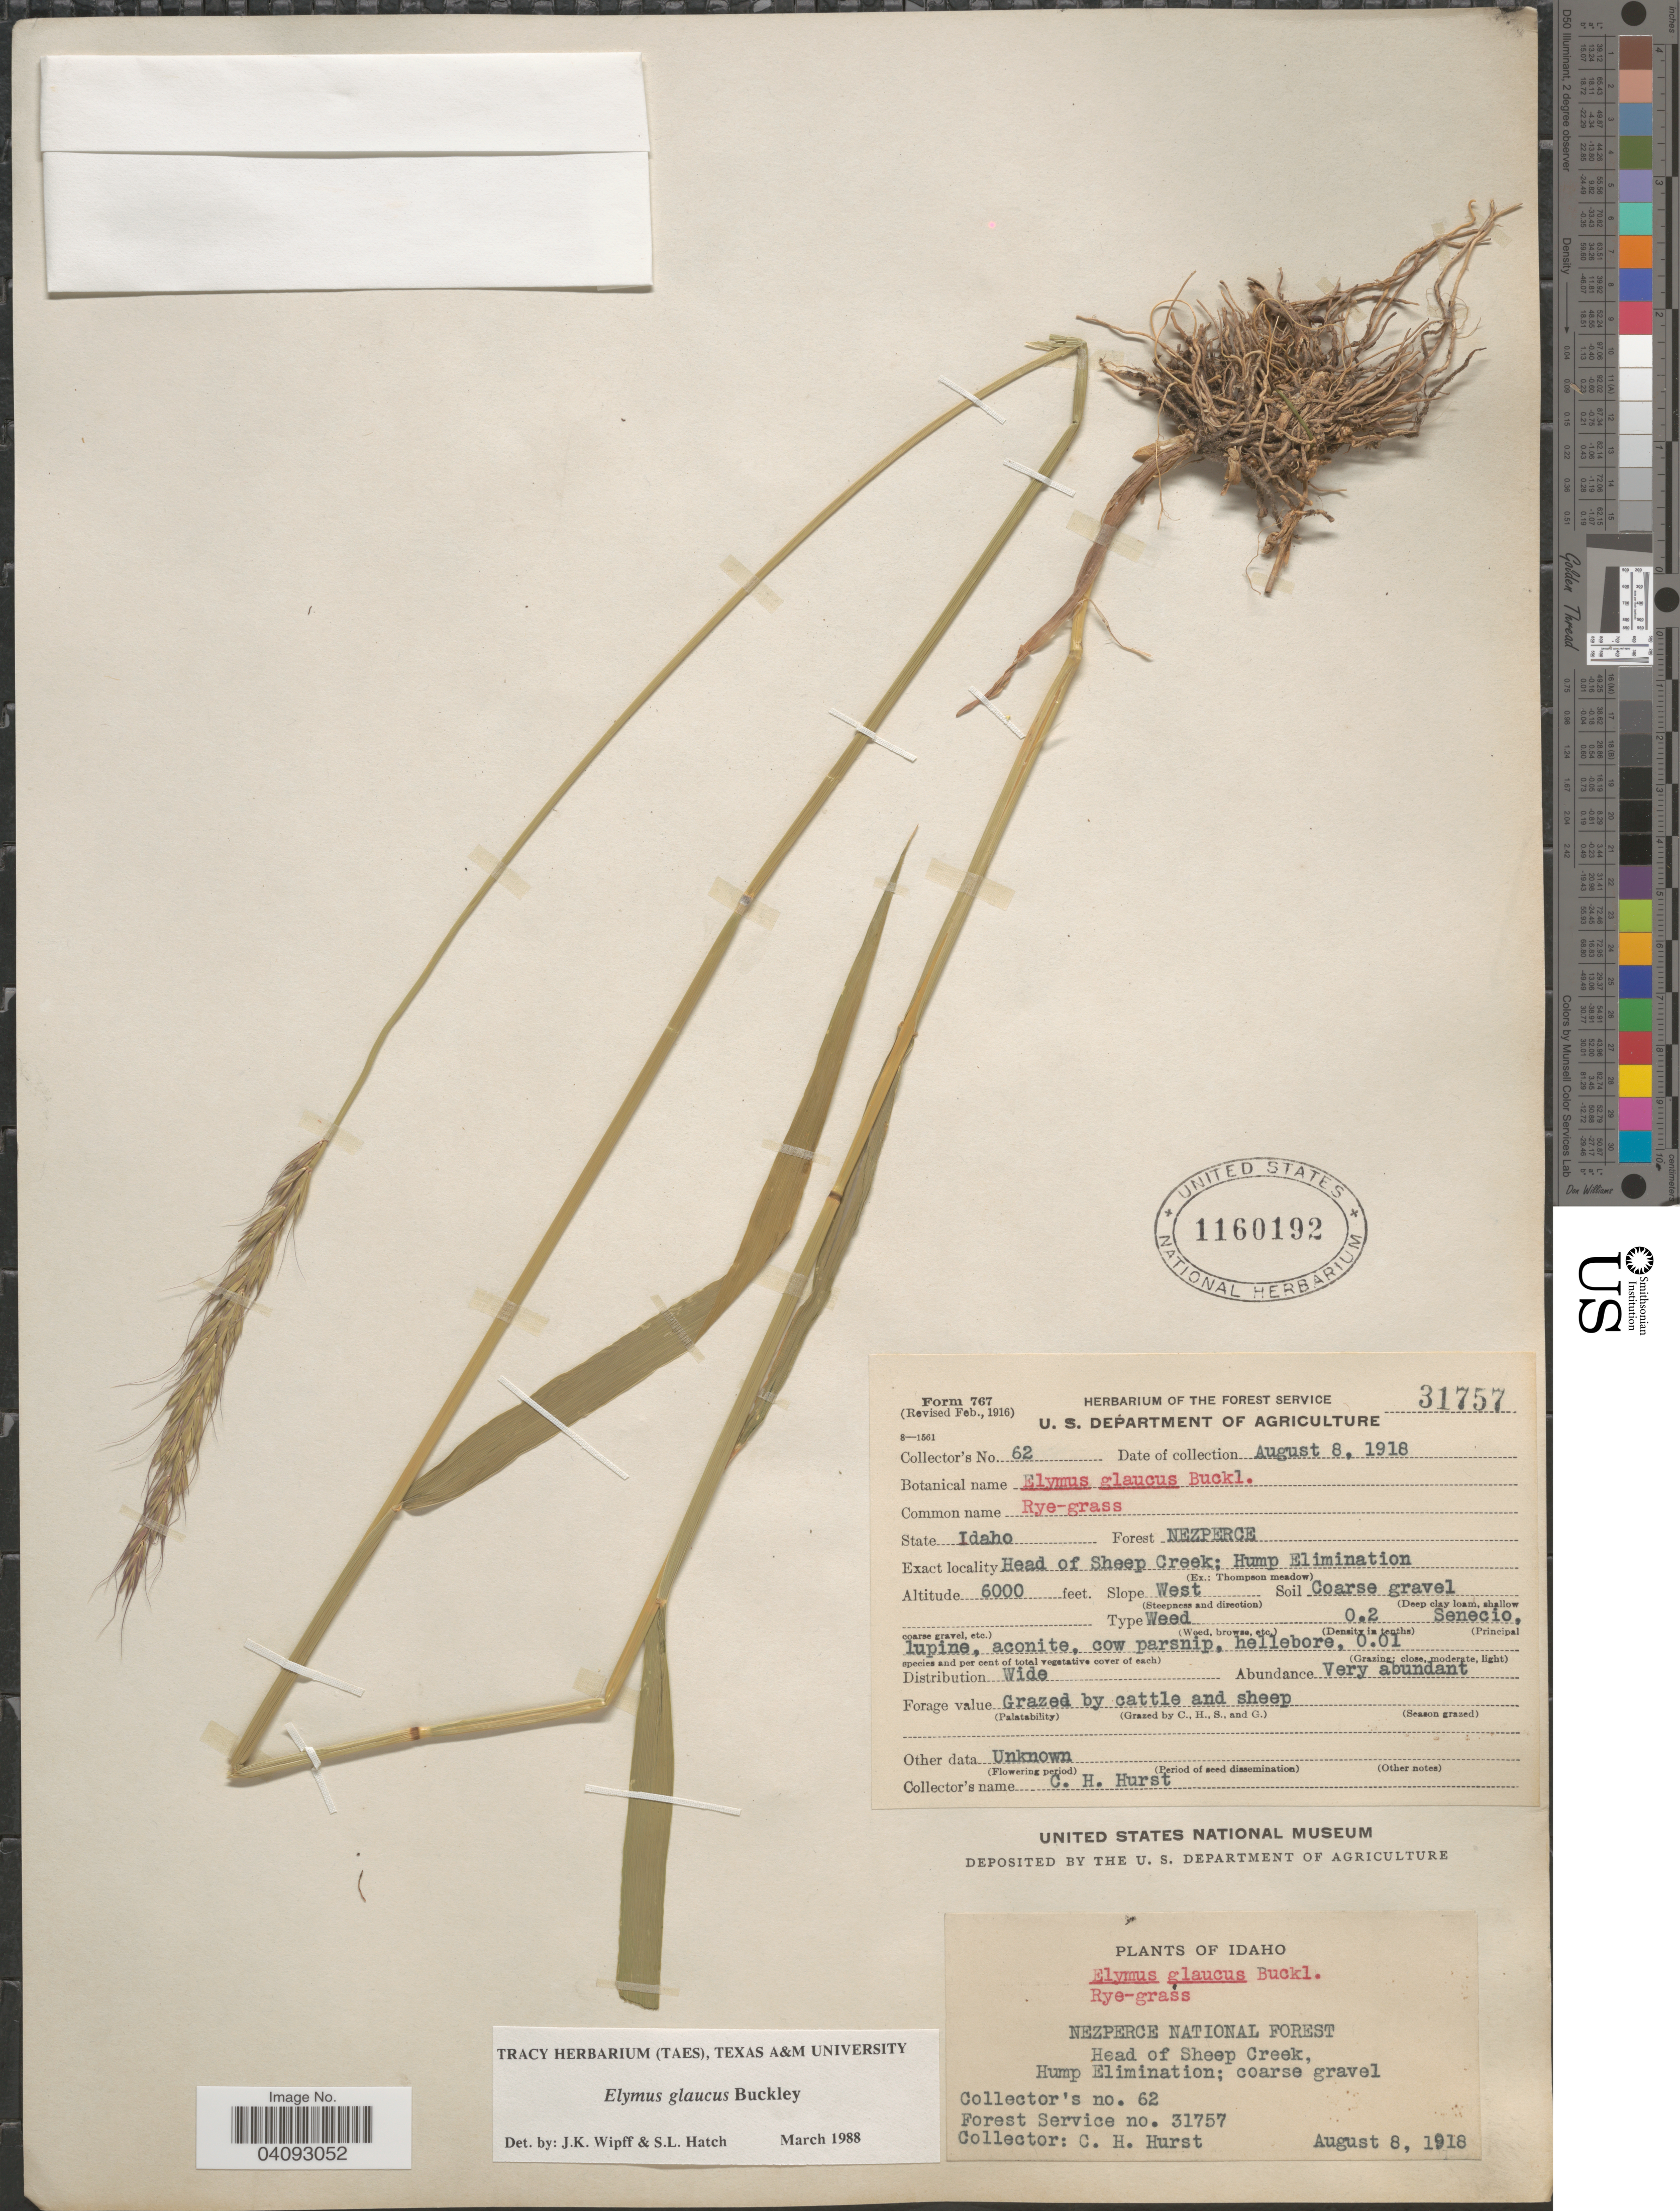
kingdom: Plantae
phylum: Tracheophyta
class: Liliopsida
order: Poales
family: Poaceae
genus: Elymus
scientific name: Elymus glaucus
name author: Buckley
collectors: C. Hurst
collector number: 62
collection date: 1918-08-08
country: United States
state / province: Idaho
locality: Forest Nezperce. Head of Sheep Creek: Hump Elimination. Slope West. Nezperce National Forest.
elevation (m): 1829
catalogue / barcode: US 1160192